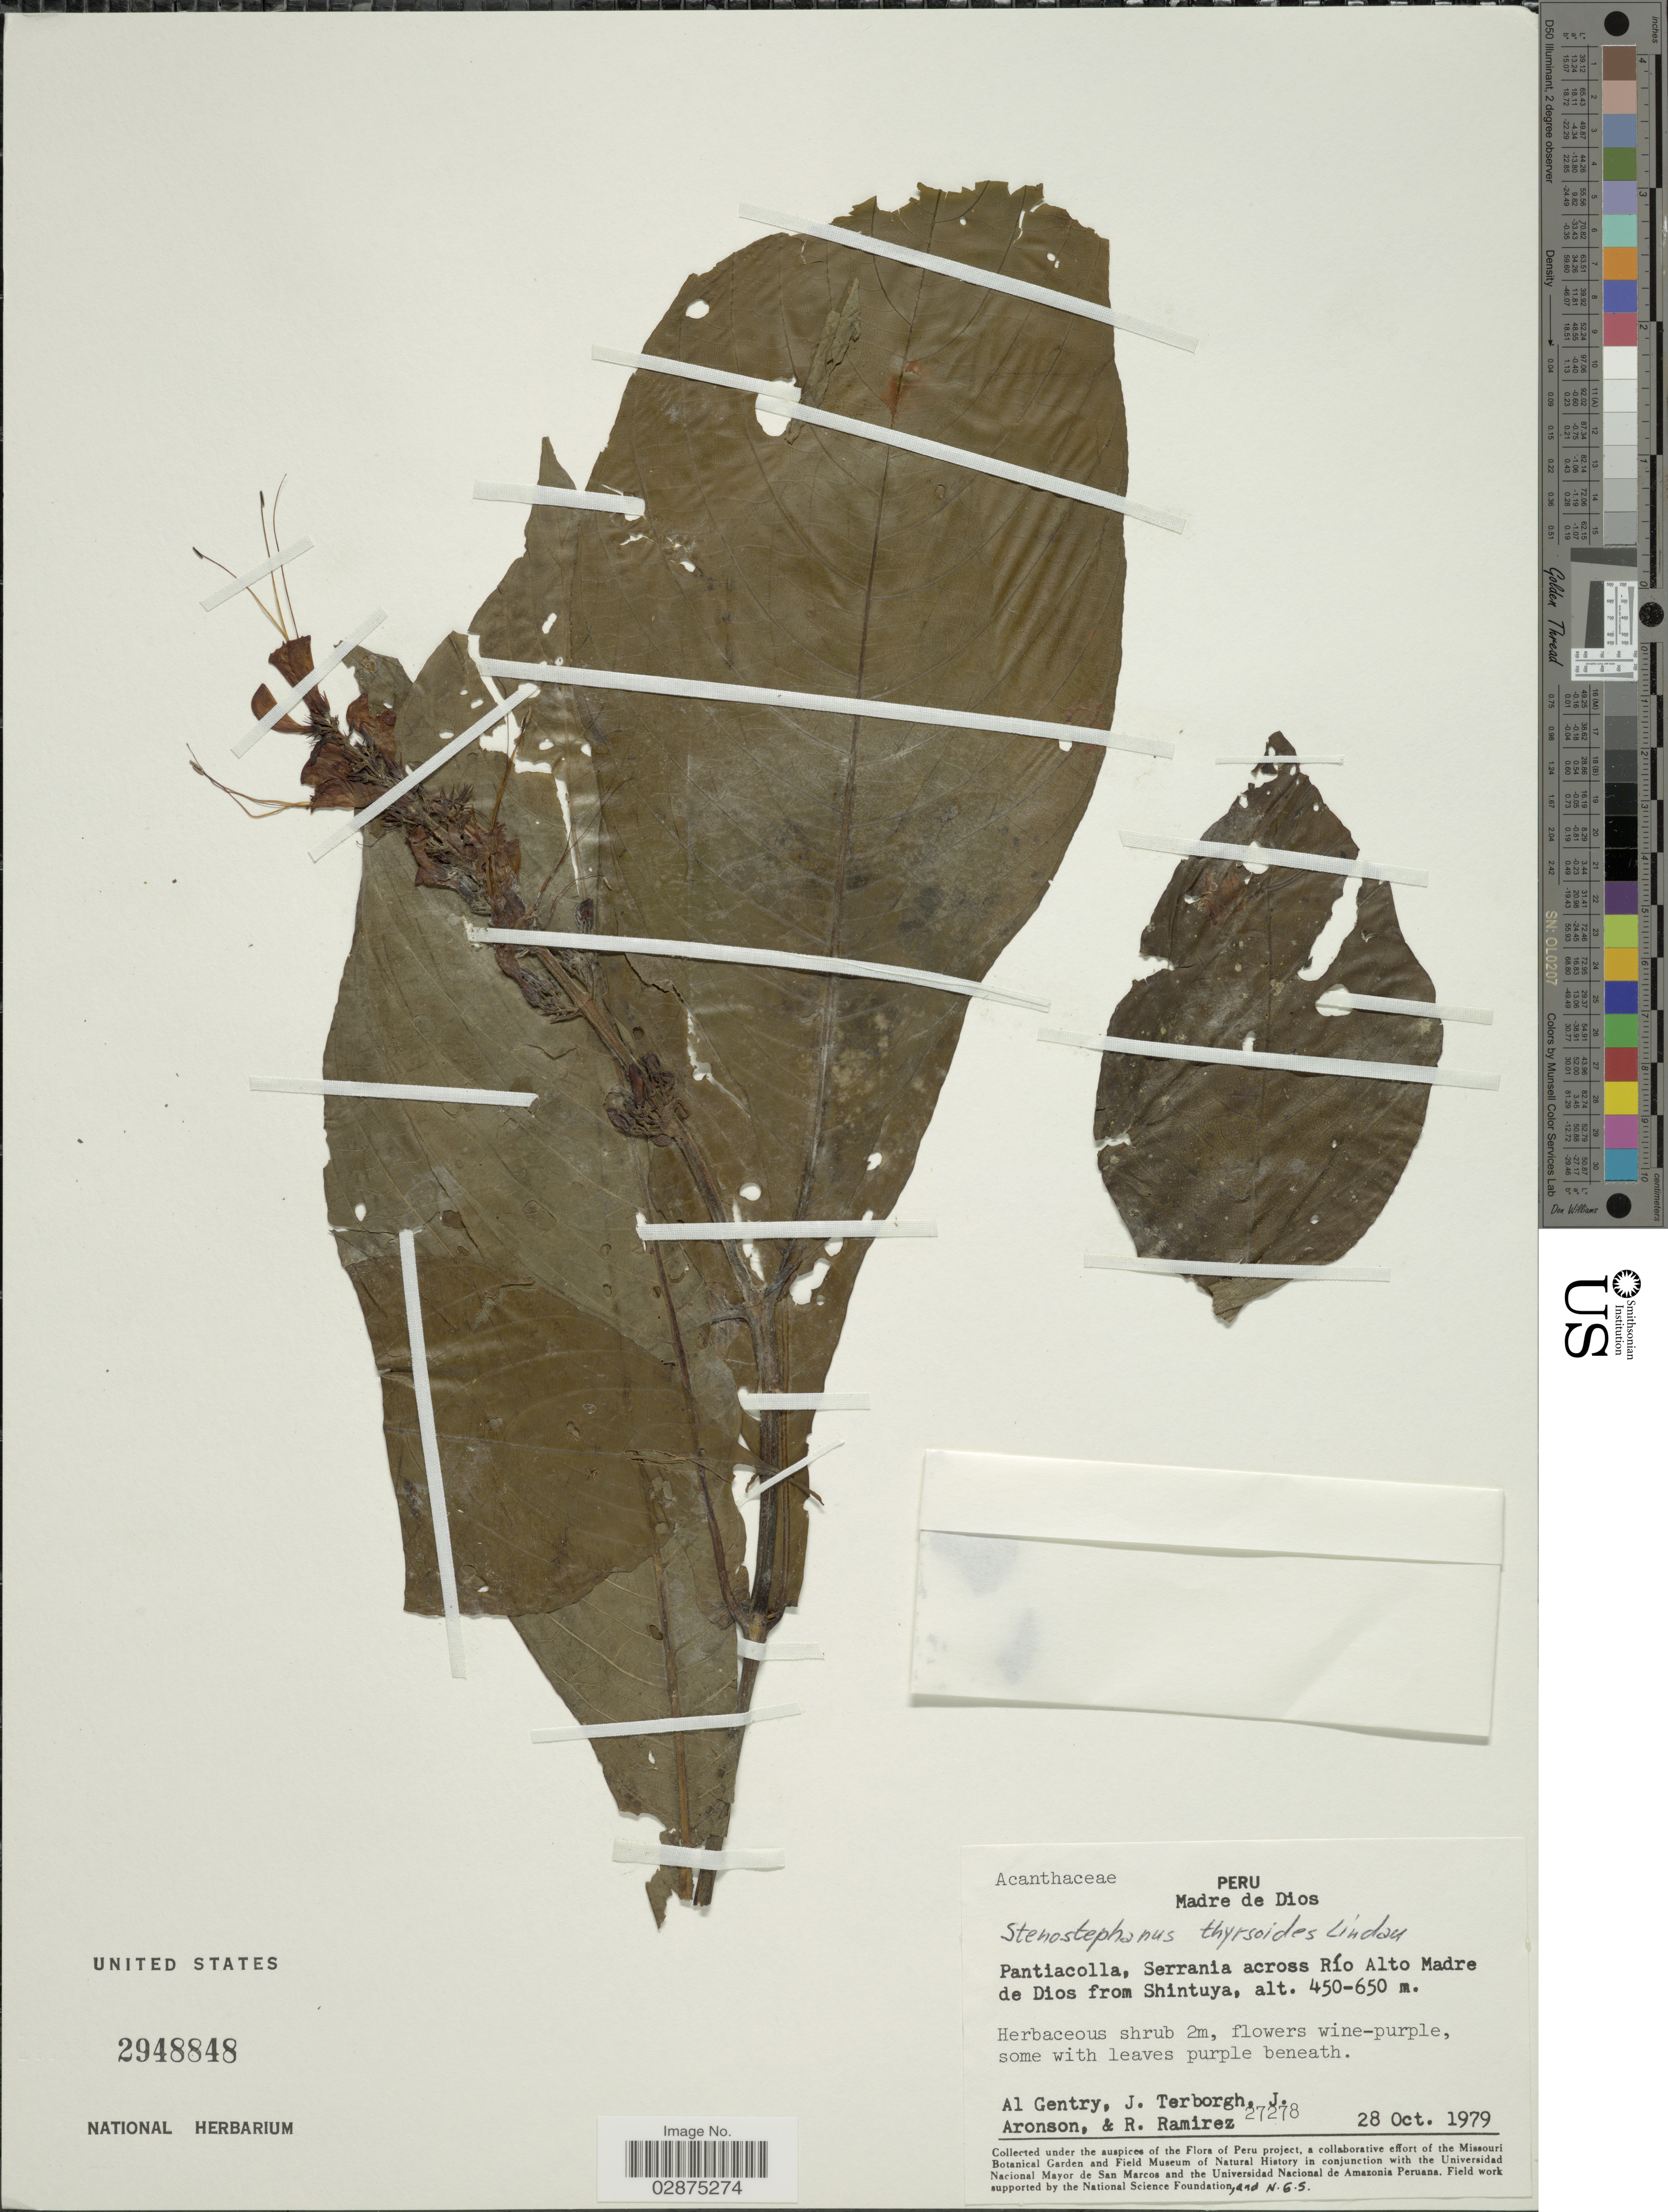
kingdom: Plantae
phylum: Tracheophyta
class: Magnoliopsida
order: Lamiales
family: Acanthaceae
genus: Stenostephanus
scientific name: Stenostephanus longistaminus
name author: (Ruiz & Pav.) V.M. Baum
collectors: A. H. Gentry, J. Terborgh, J. Aronson & R. Ramirez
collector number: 27278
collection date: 1979-10-28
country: Peru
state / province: Madre de Dios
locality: Pantiacolla, Serrania across Río Alto Madre de Dios from Shintuya.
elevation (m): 450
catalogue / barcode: US 2948848